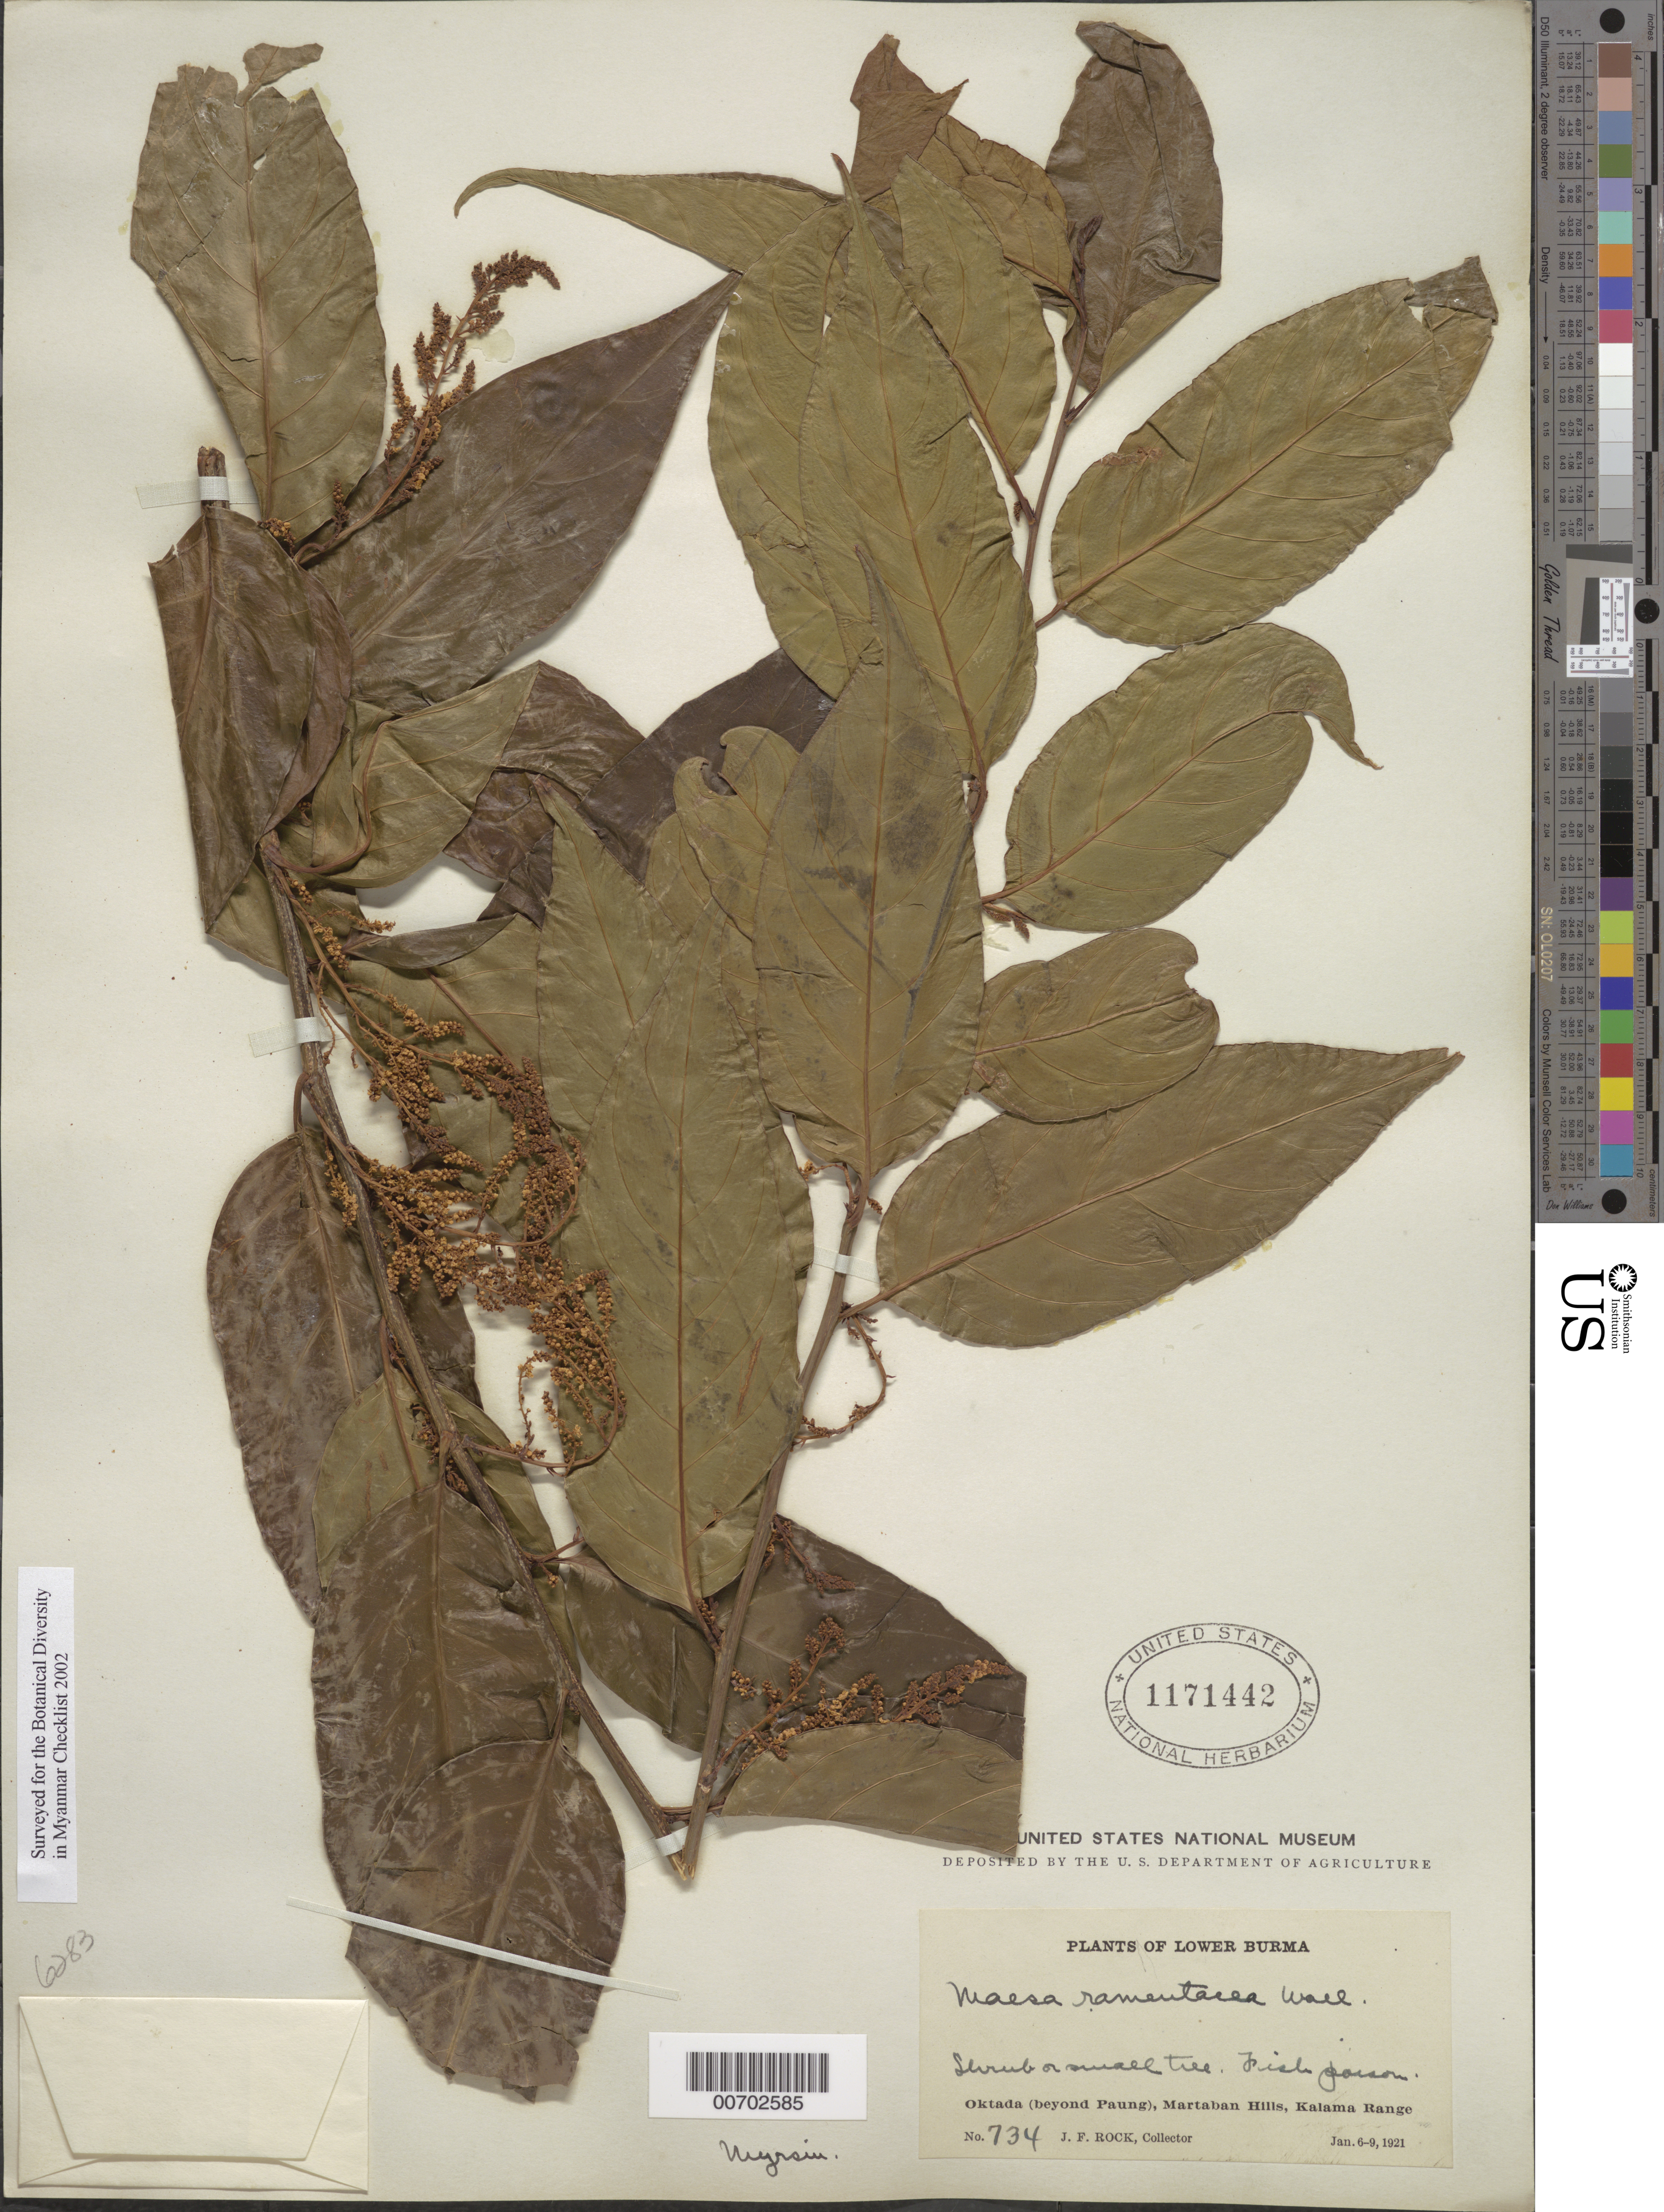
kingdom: Plantae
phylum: Tracheophyta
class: Magnoliopsida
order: Ericales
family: Primulaceae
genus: Maesa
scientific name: Maesa ramentacea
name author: (Roxb.) A. DC.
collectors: J. F. Rock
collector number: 734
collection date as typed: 06 Jan 1921 to 09 Jan 1921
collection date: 1921-01-06/1921-01-09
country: Myanmar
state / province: Mon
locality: Kalama Range, Martaban Hills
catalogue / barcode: US 1171442